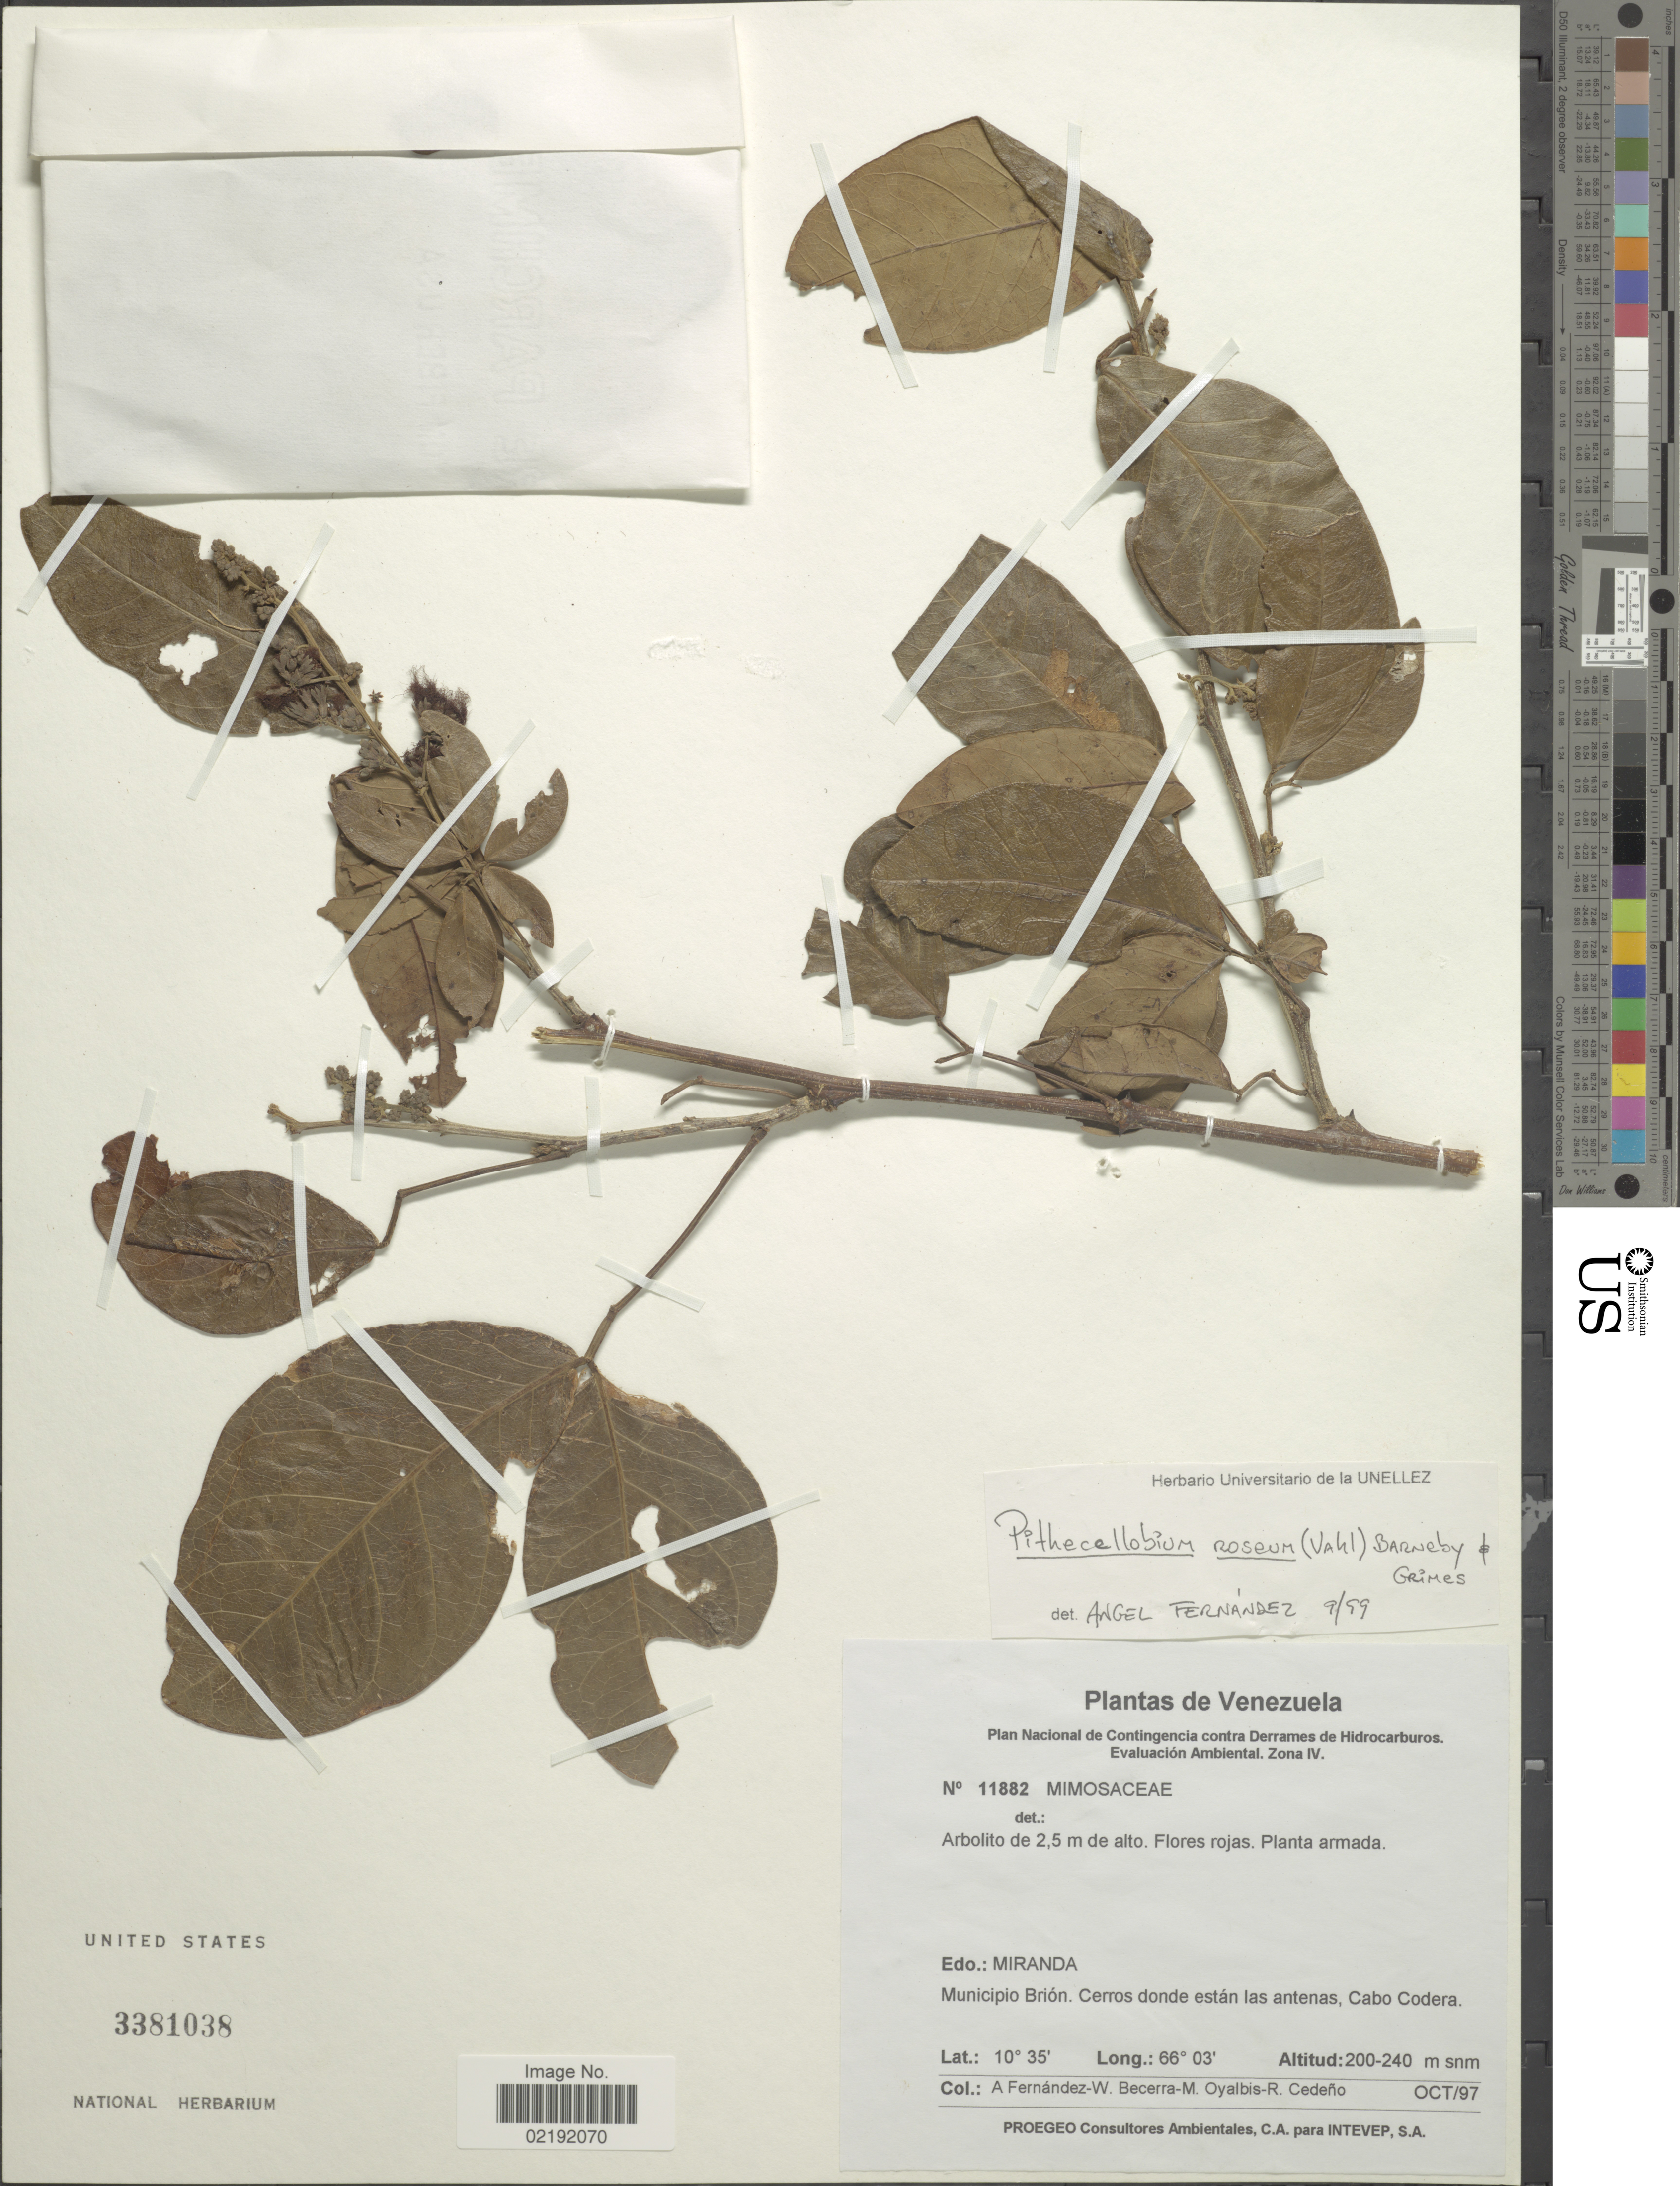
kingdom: Plantae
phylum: Tracheophyta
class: Magnoliopsida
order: Fabales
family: Fabaceae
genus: Pithecellobium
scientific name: Pithecellobium roseum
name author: (Vahl) Barneby & J.W. Grimes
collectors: Á. Fernández, W. Becerra, M. Oyalbis & R. Cedeño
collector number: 11882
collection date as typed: Transcribed d/m/y: /10/97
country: Venezuela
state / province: Miranda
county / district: Brión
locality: Cerros donde están las antenas, Cabo Codera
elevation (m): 200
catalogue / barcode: US 3381038